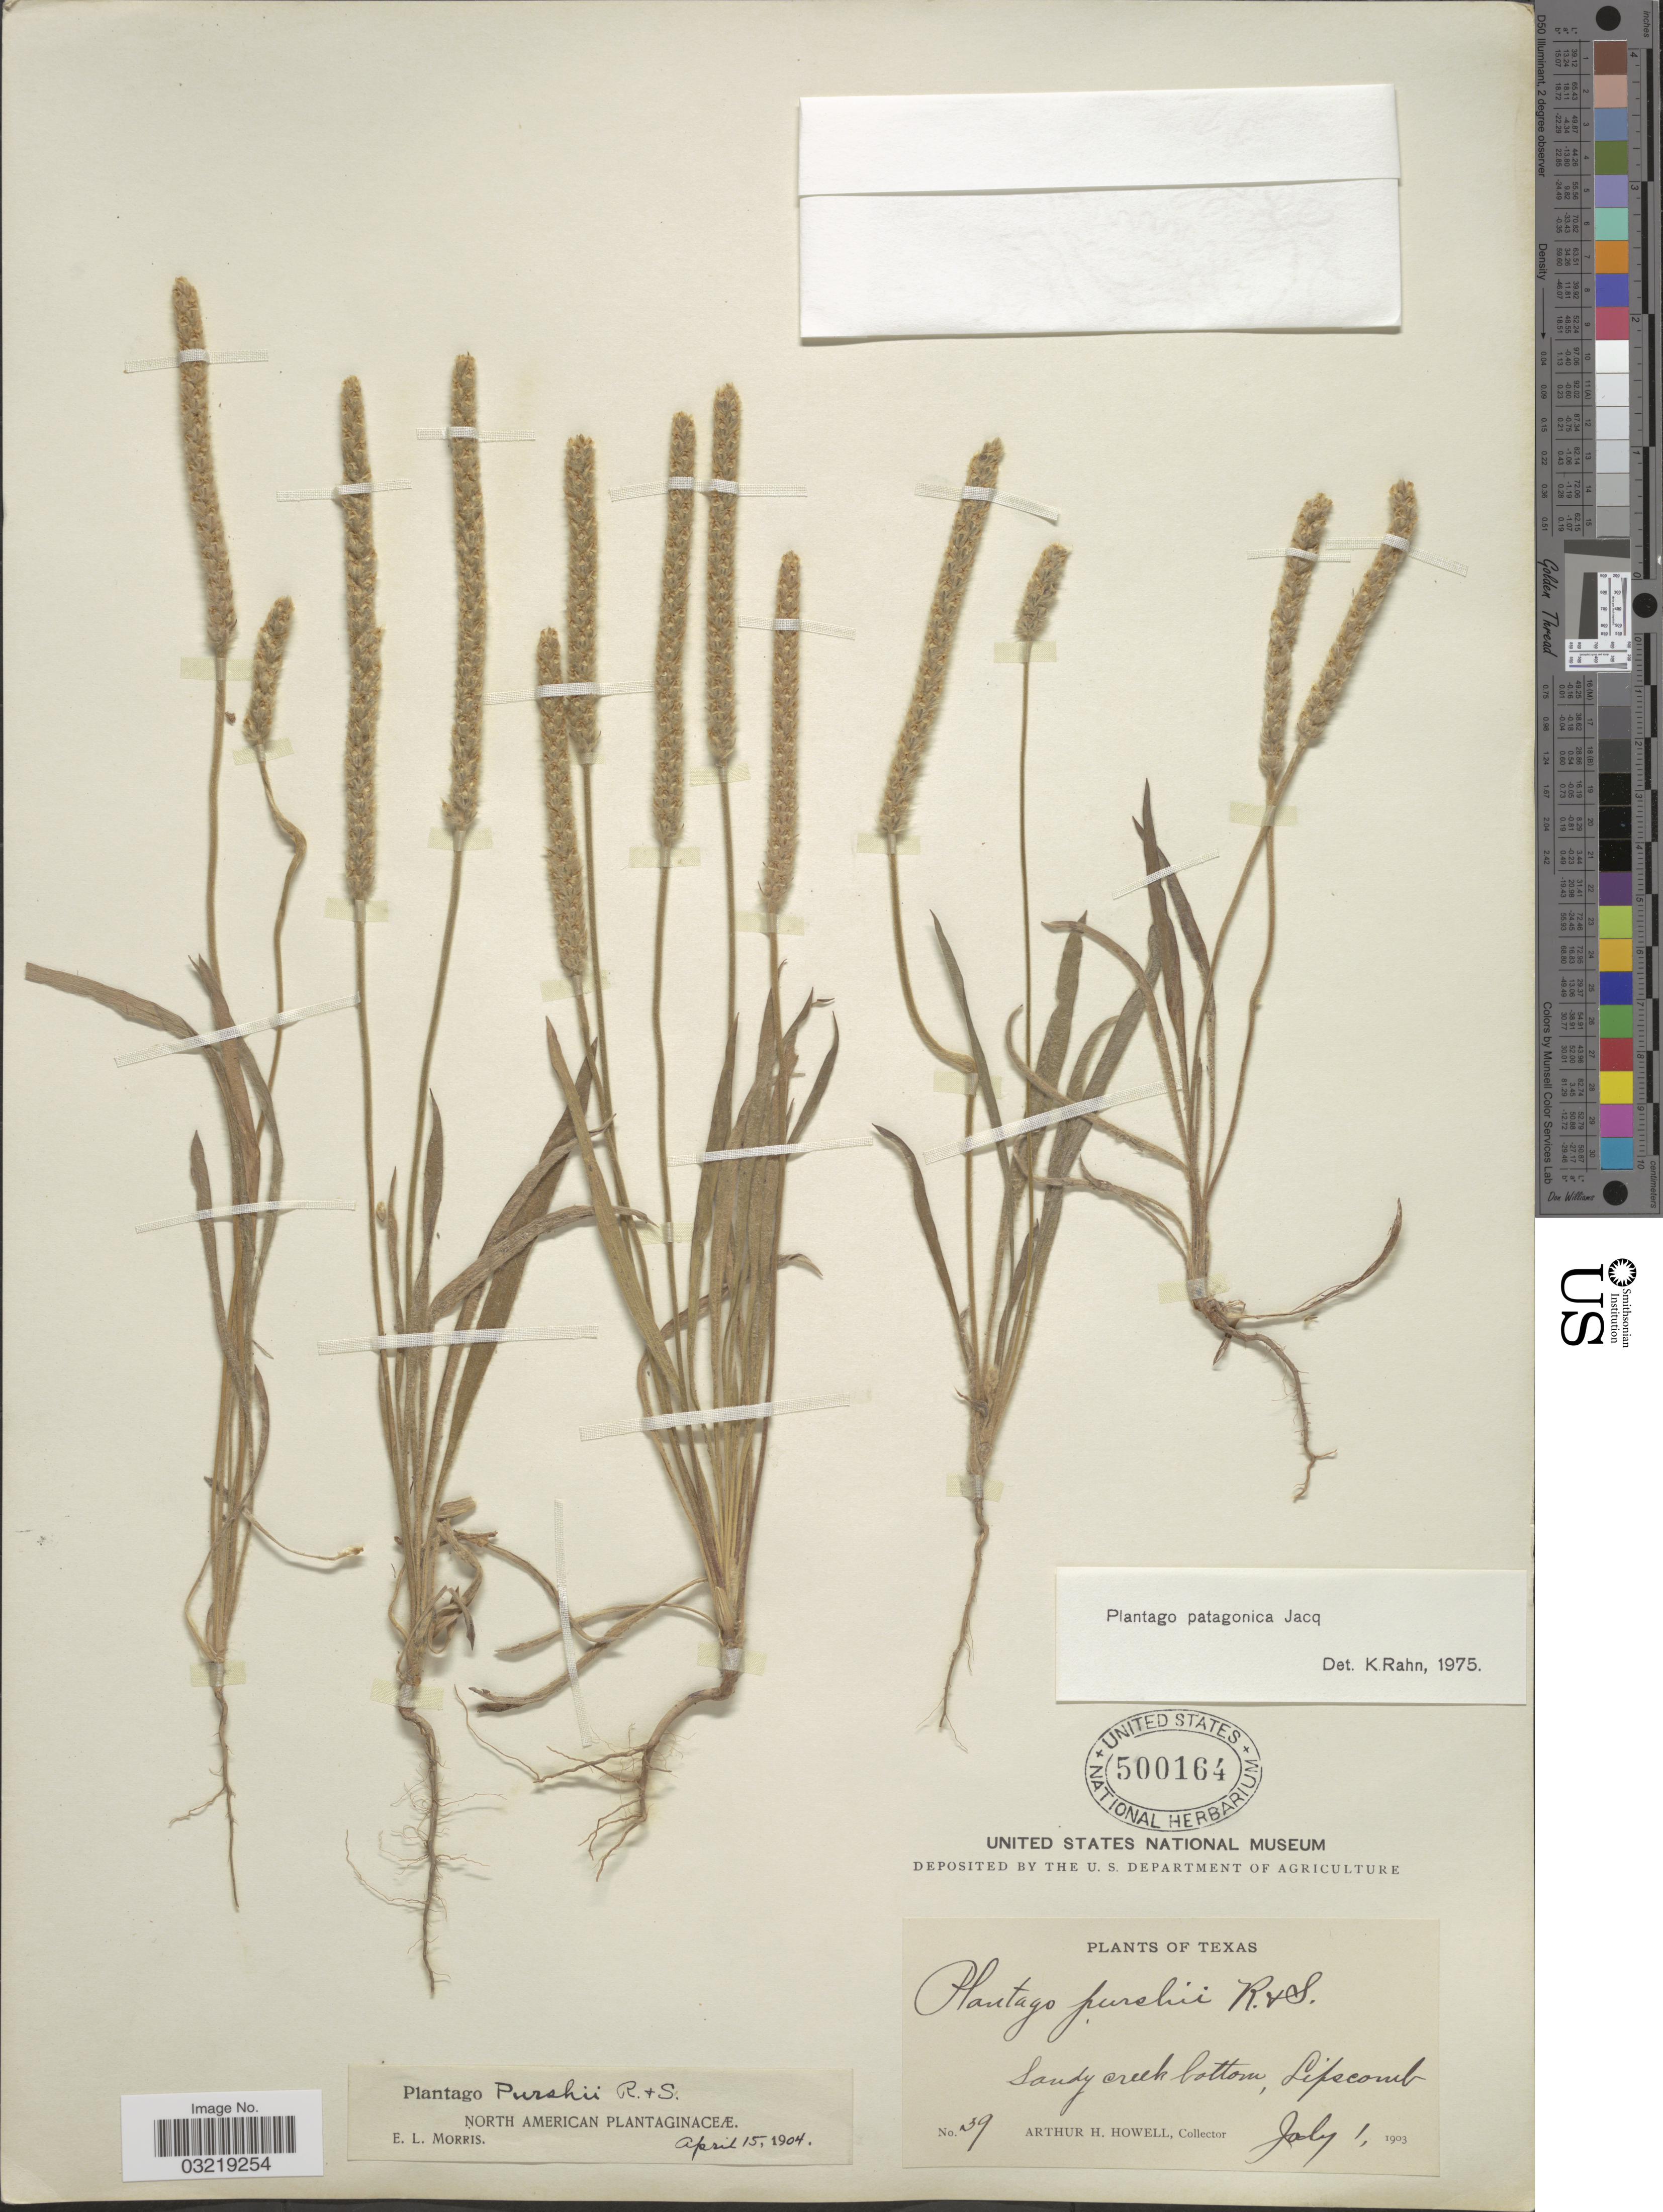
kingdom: Plantae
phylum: Tracheophyta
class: Magnoliopsida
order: Lamiales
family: Plantaginaceae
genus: Plantago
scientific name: Plantago patagonica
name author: Jacq.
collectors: A. H. Howell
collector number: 39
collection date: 1903-07-01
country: United States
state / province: Texas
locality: Sandy creek bottom, Lipscomb.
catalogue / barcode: US 500164